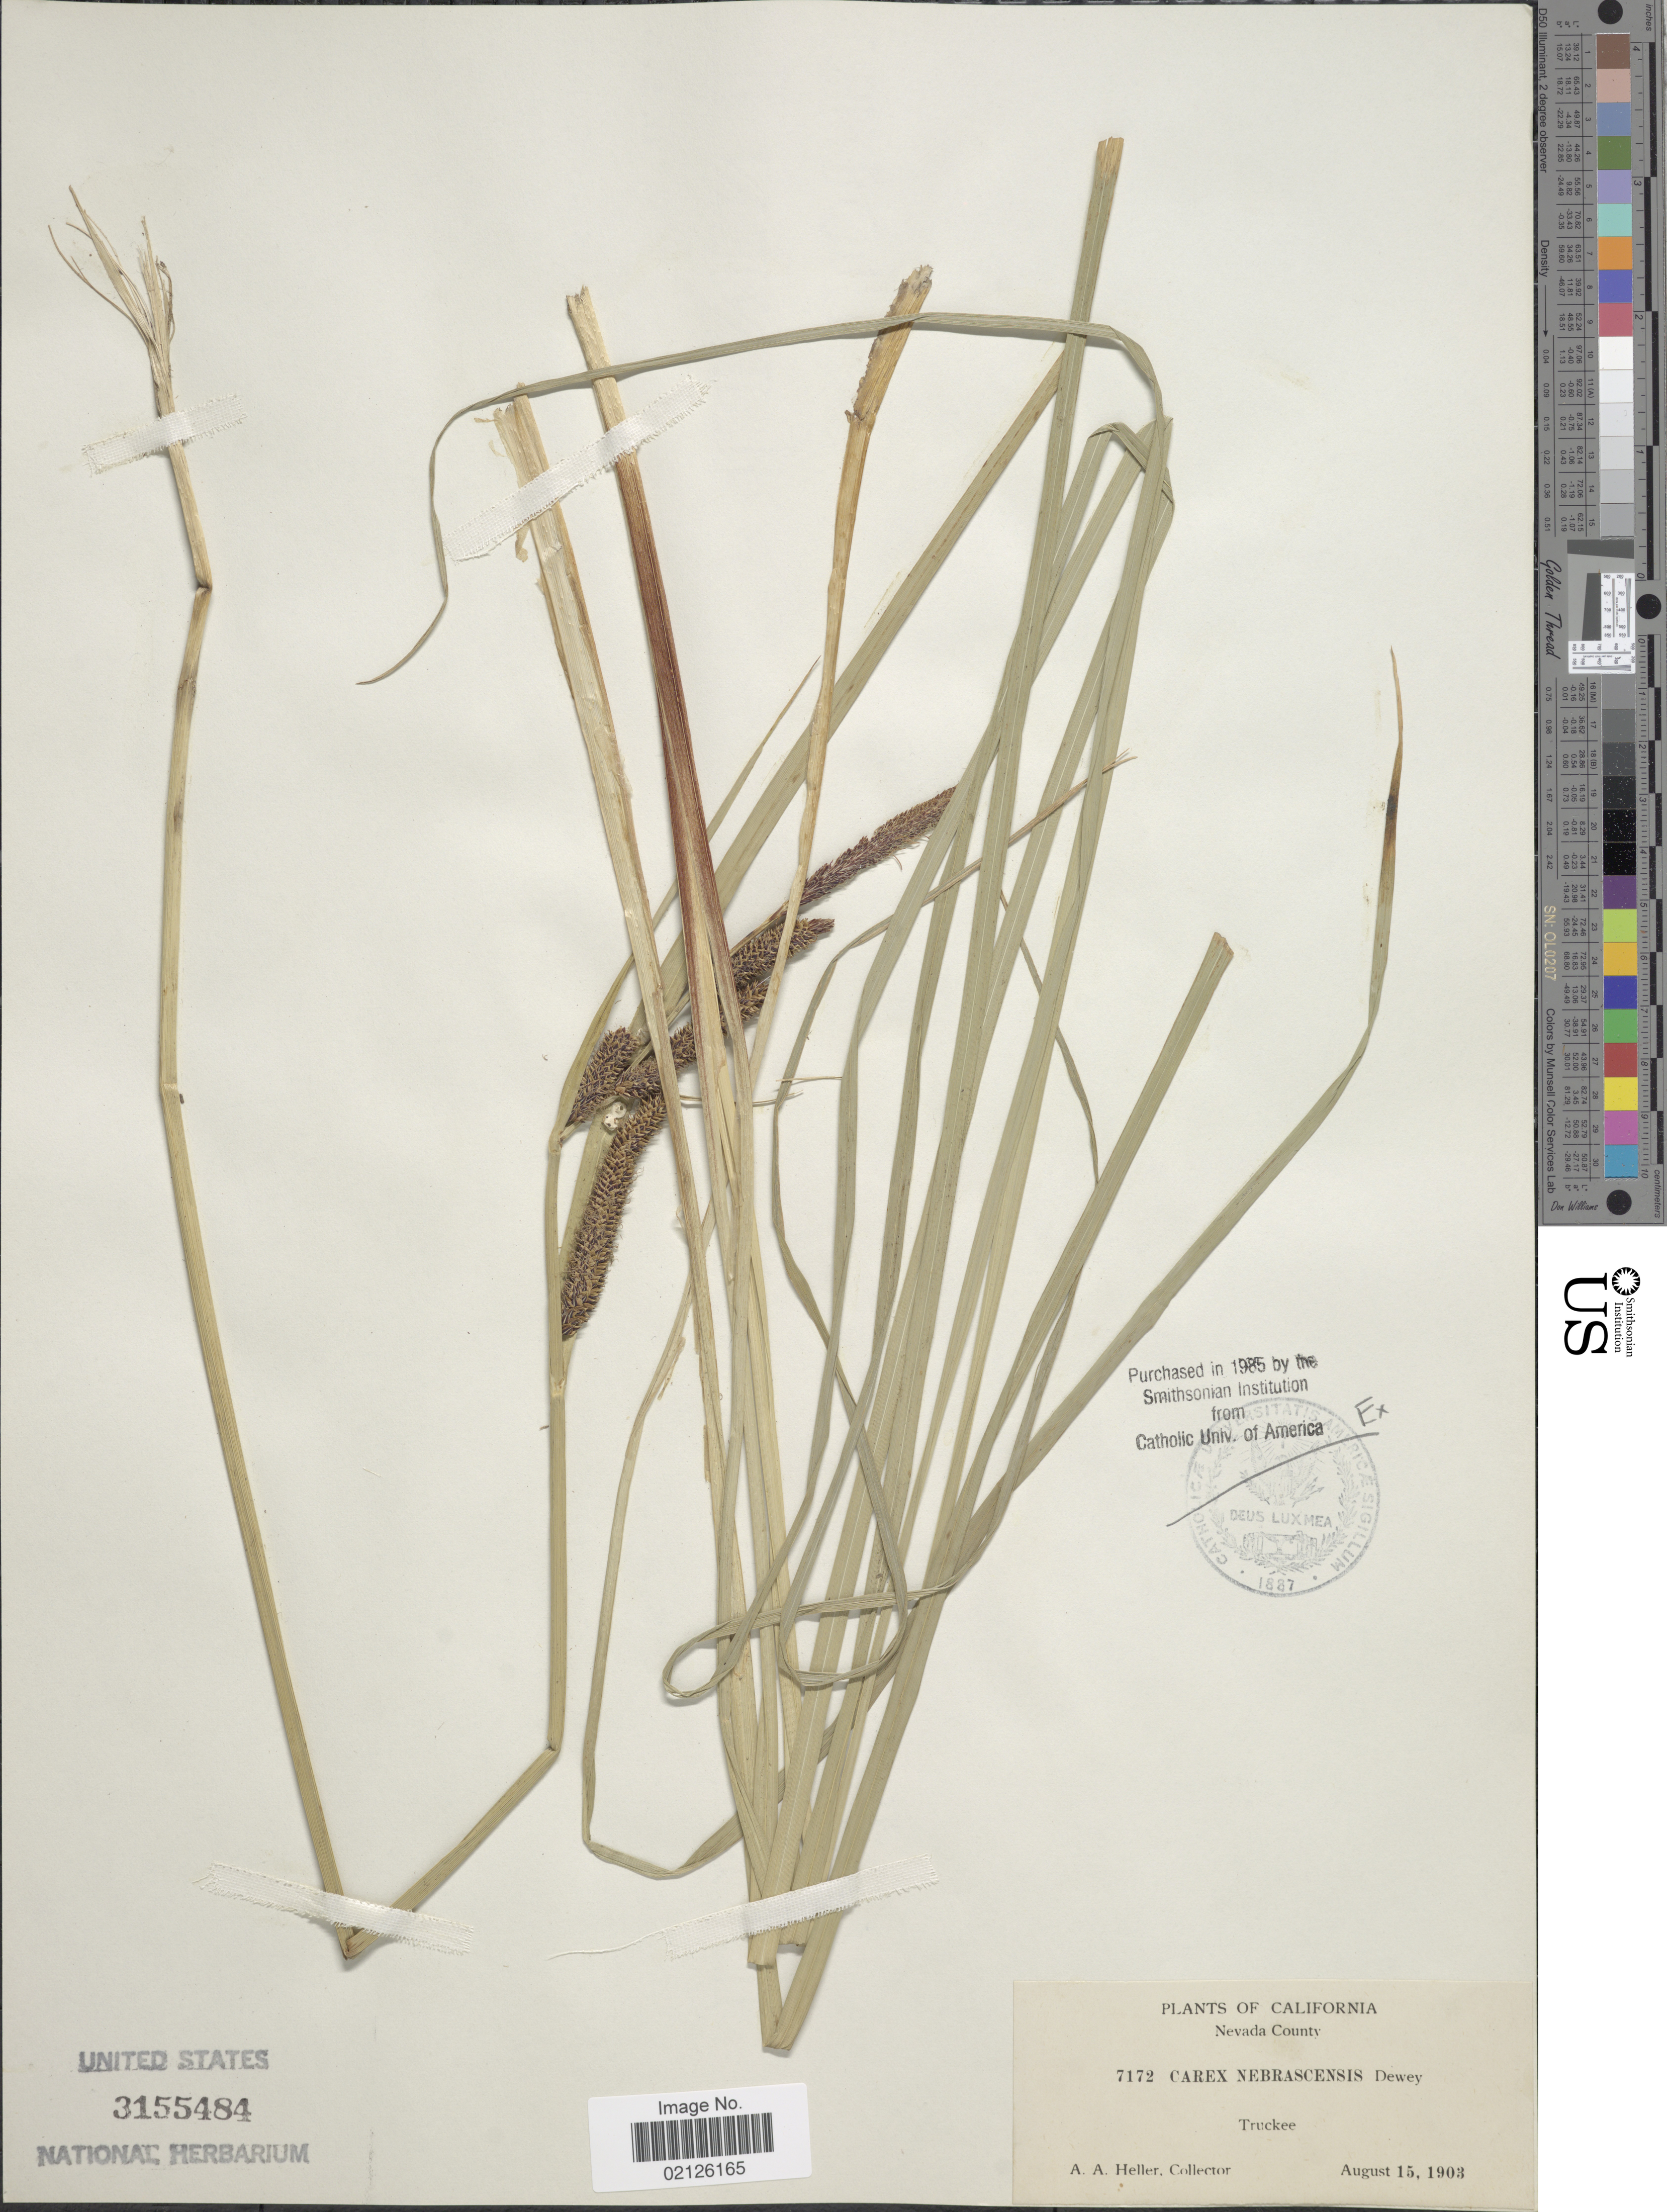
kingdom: Plantae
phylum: Tracheophyta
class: Liliopsida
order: Poales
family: Cyperaceae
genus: Carex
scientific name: Carex nebrascensis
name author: Dewey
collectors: A. A. Heller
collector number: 7172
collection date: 1903-08-15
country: United States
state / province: Nevada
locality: California, Truckee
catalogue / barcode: US 3155484